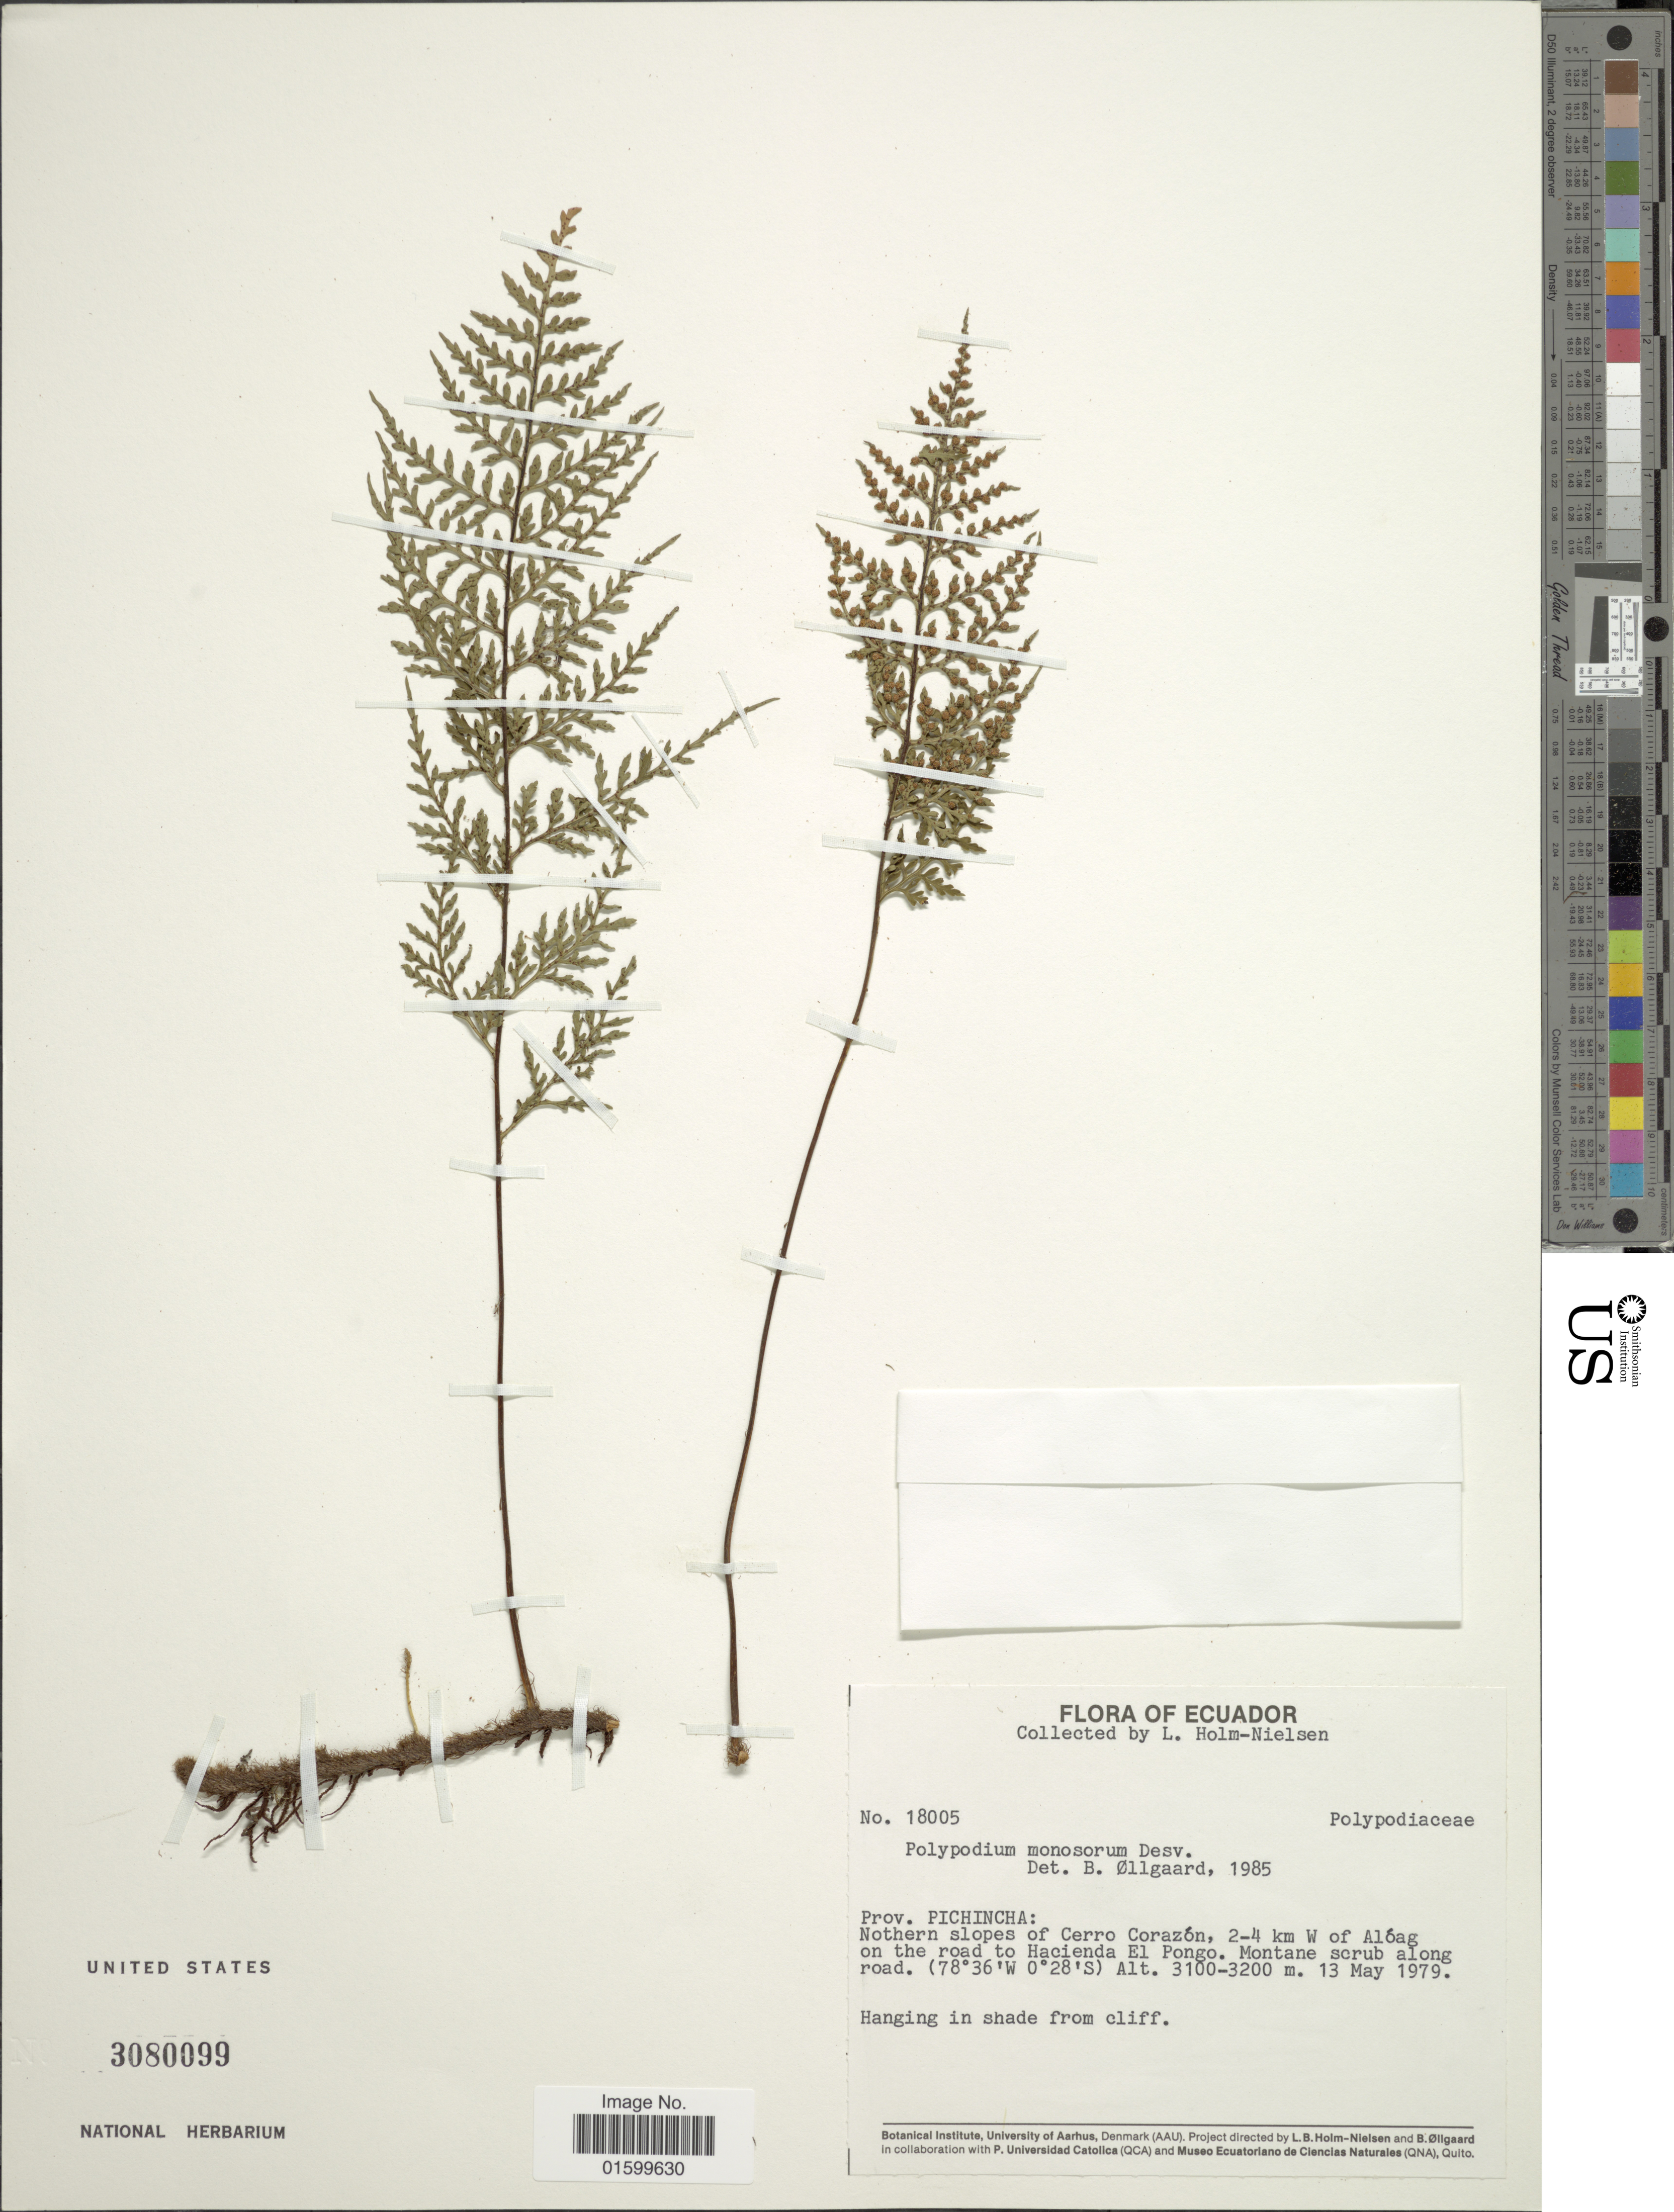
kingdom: Plantae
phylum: Tracheophyta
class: Polypodiopsida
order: Polypodiales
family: Polypodiaceae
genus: Pleopeltis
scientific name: Pleopeltis monosora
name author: (Desv.) A.R. Sm.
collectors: L. B. Holm-Nielsen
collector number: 18005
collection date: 1979-05-13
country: Ecuador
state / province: Pichincha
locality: Prov. Pichincha, northern slopes of Cerro Corazon, 2-4 km W of Aloag on the road to Hacienda El Pongo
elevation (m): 3100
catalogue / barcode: US 3080099